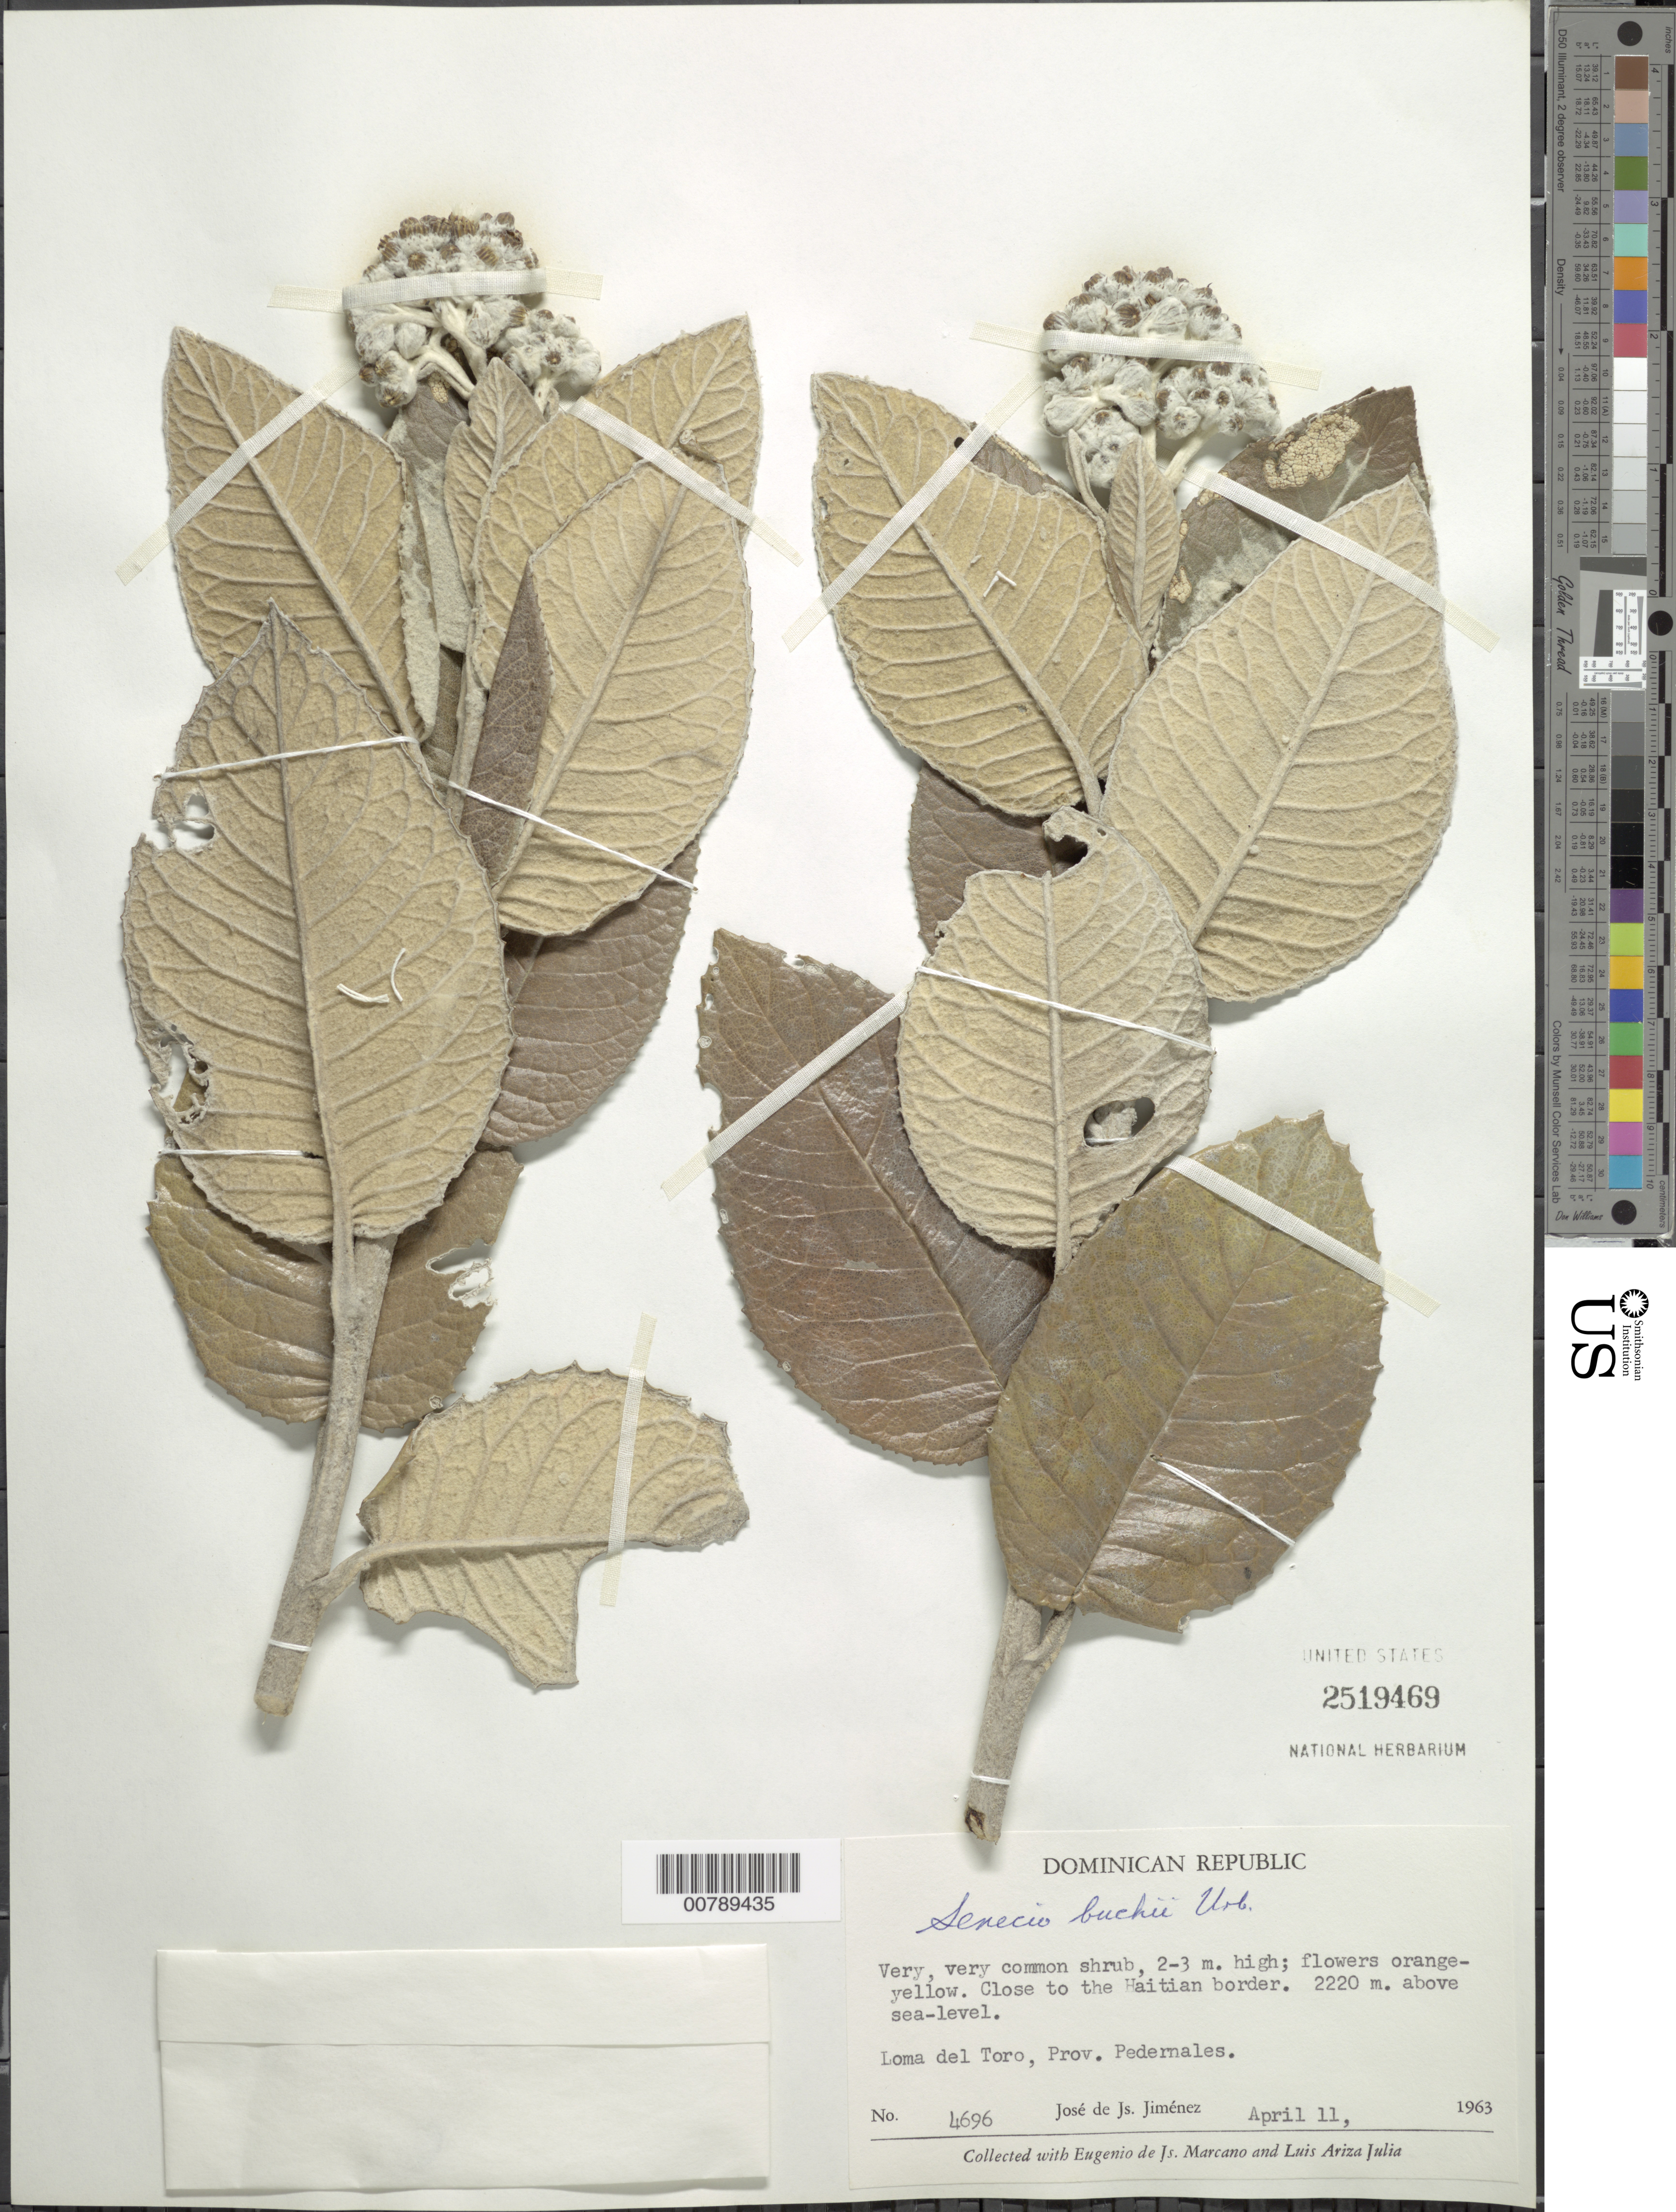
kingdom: Plantae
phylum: Tracheophyta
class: Magnoliopsida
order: Asterales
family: Asteraceae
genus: Senecio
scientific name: Senecio buchii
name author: Urb.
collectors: J. J. Jiménez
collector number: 4696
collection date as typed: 11 Apr 1963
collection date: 1963-04-11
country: Dominican Republic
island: Hispaniola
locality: Close to Haitian border. Loma del Toro, Prov. Pedernales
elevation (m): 2220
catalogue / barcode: US 2519469